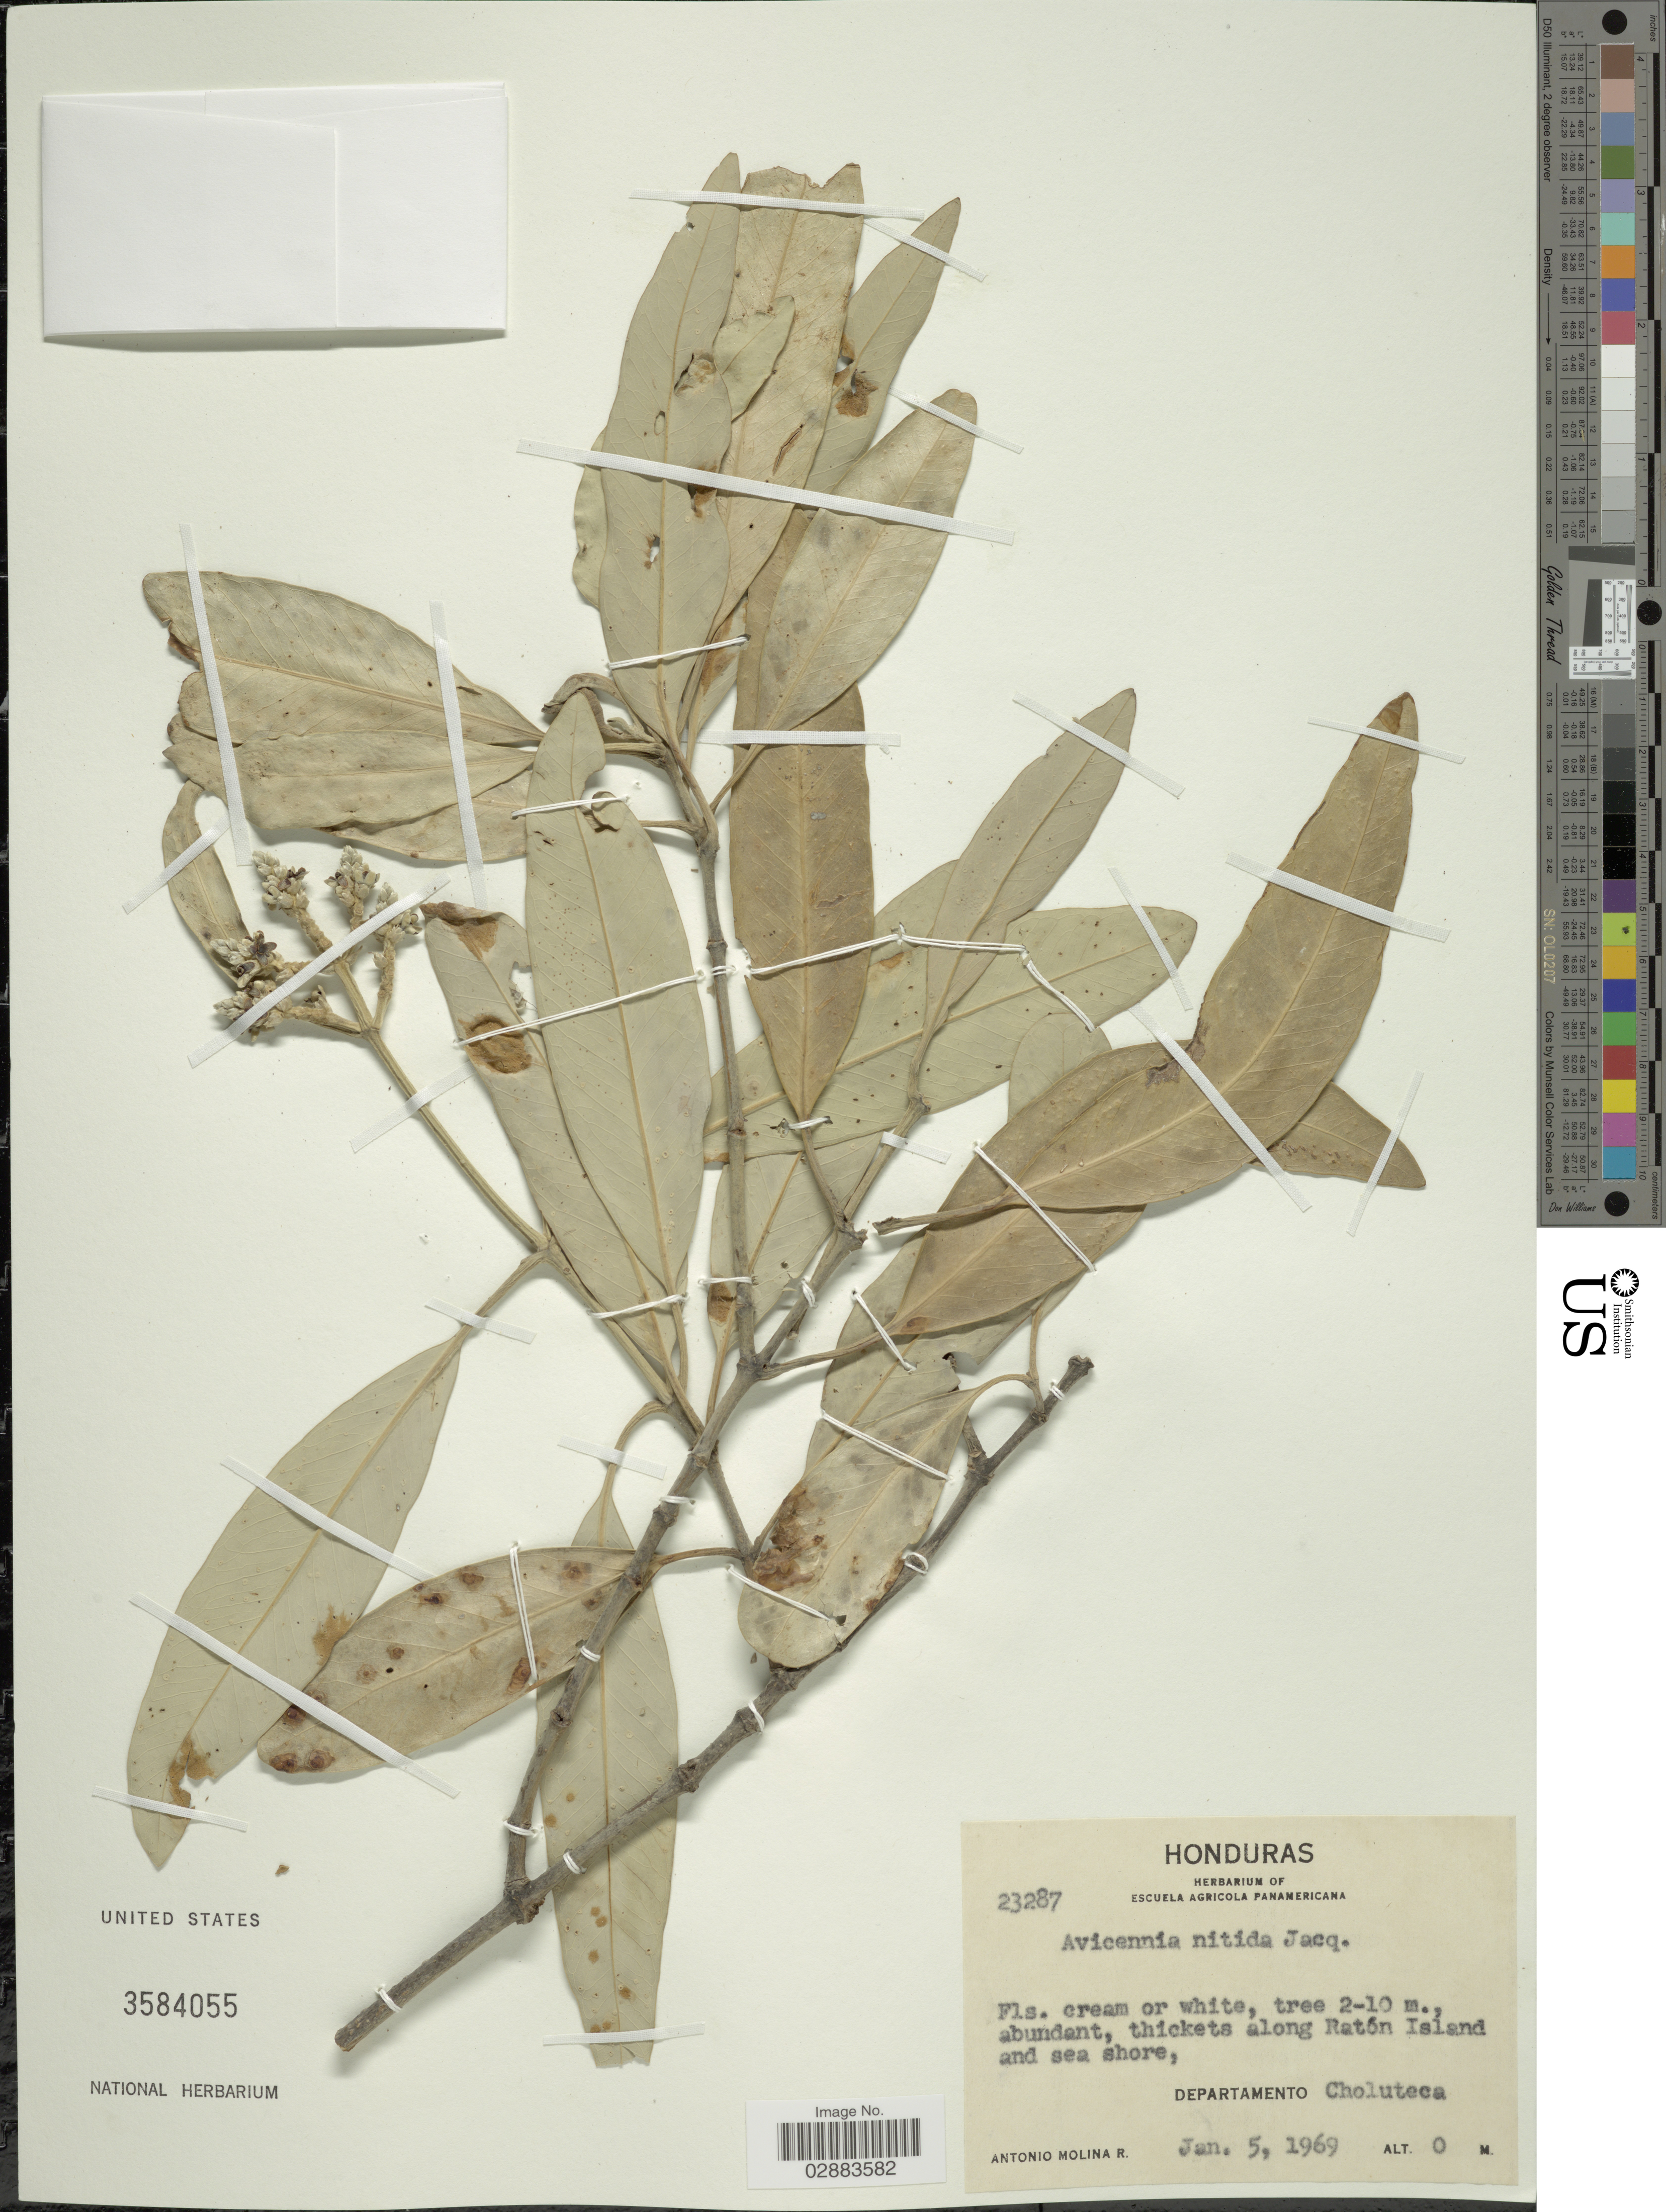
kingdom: Plantae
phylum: Tracheophyta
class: Magnoliopsida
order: Lamiales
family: Acanthaceae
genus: Avicennia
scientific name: Avicennia germinans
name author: (L.) L.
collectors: A. Molina R.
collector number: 23287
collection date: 1969-01-05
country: Honduras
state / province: Choluteca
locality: Along Ratón Island and sea shore, Departamento Choluteca.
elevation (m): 0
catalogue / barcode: US 3584055